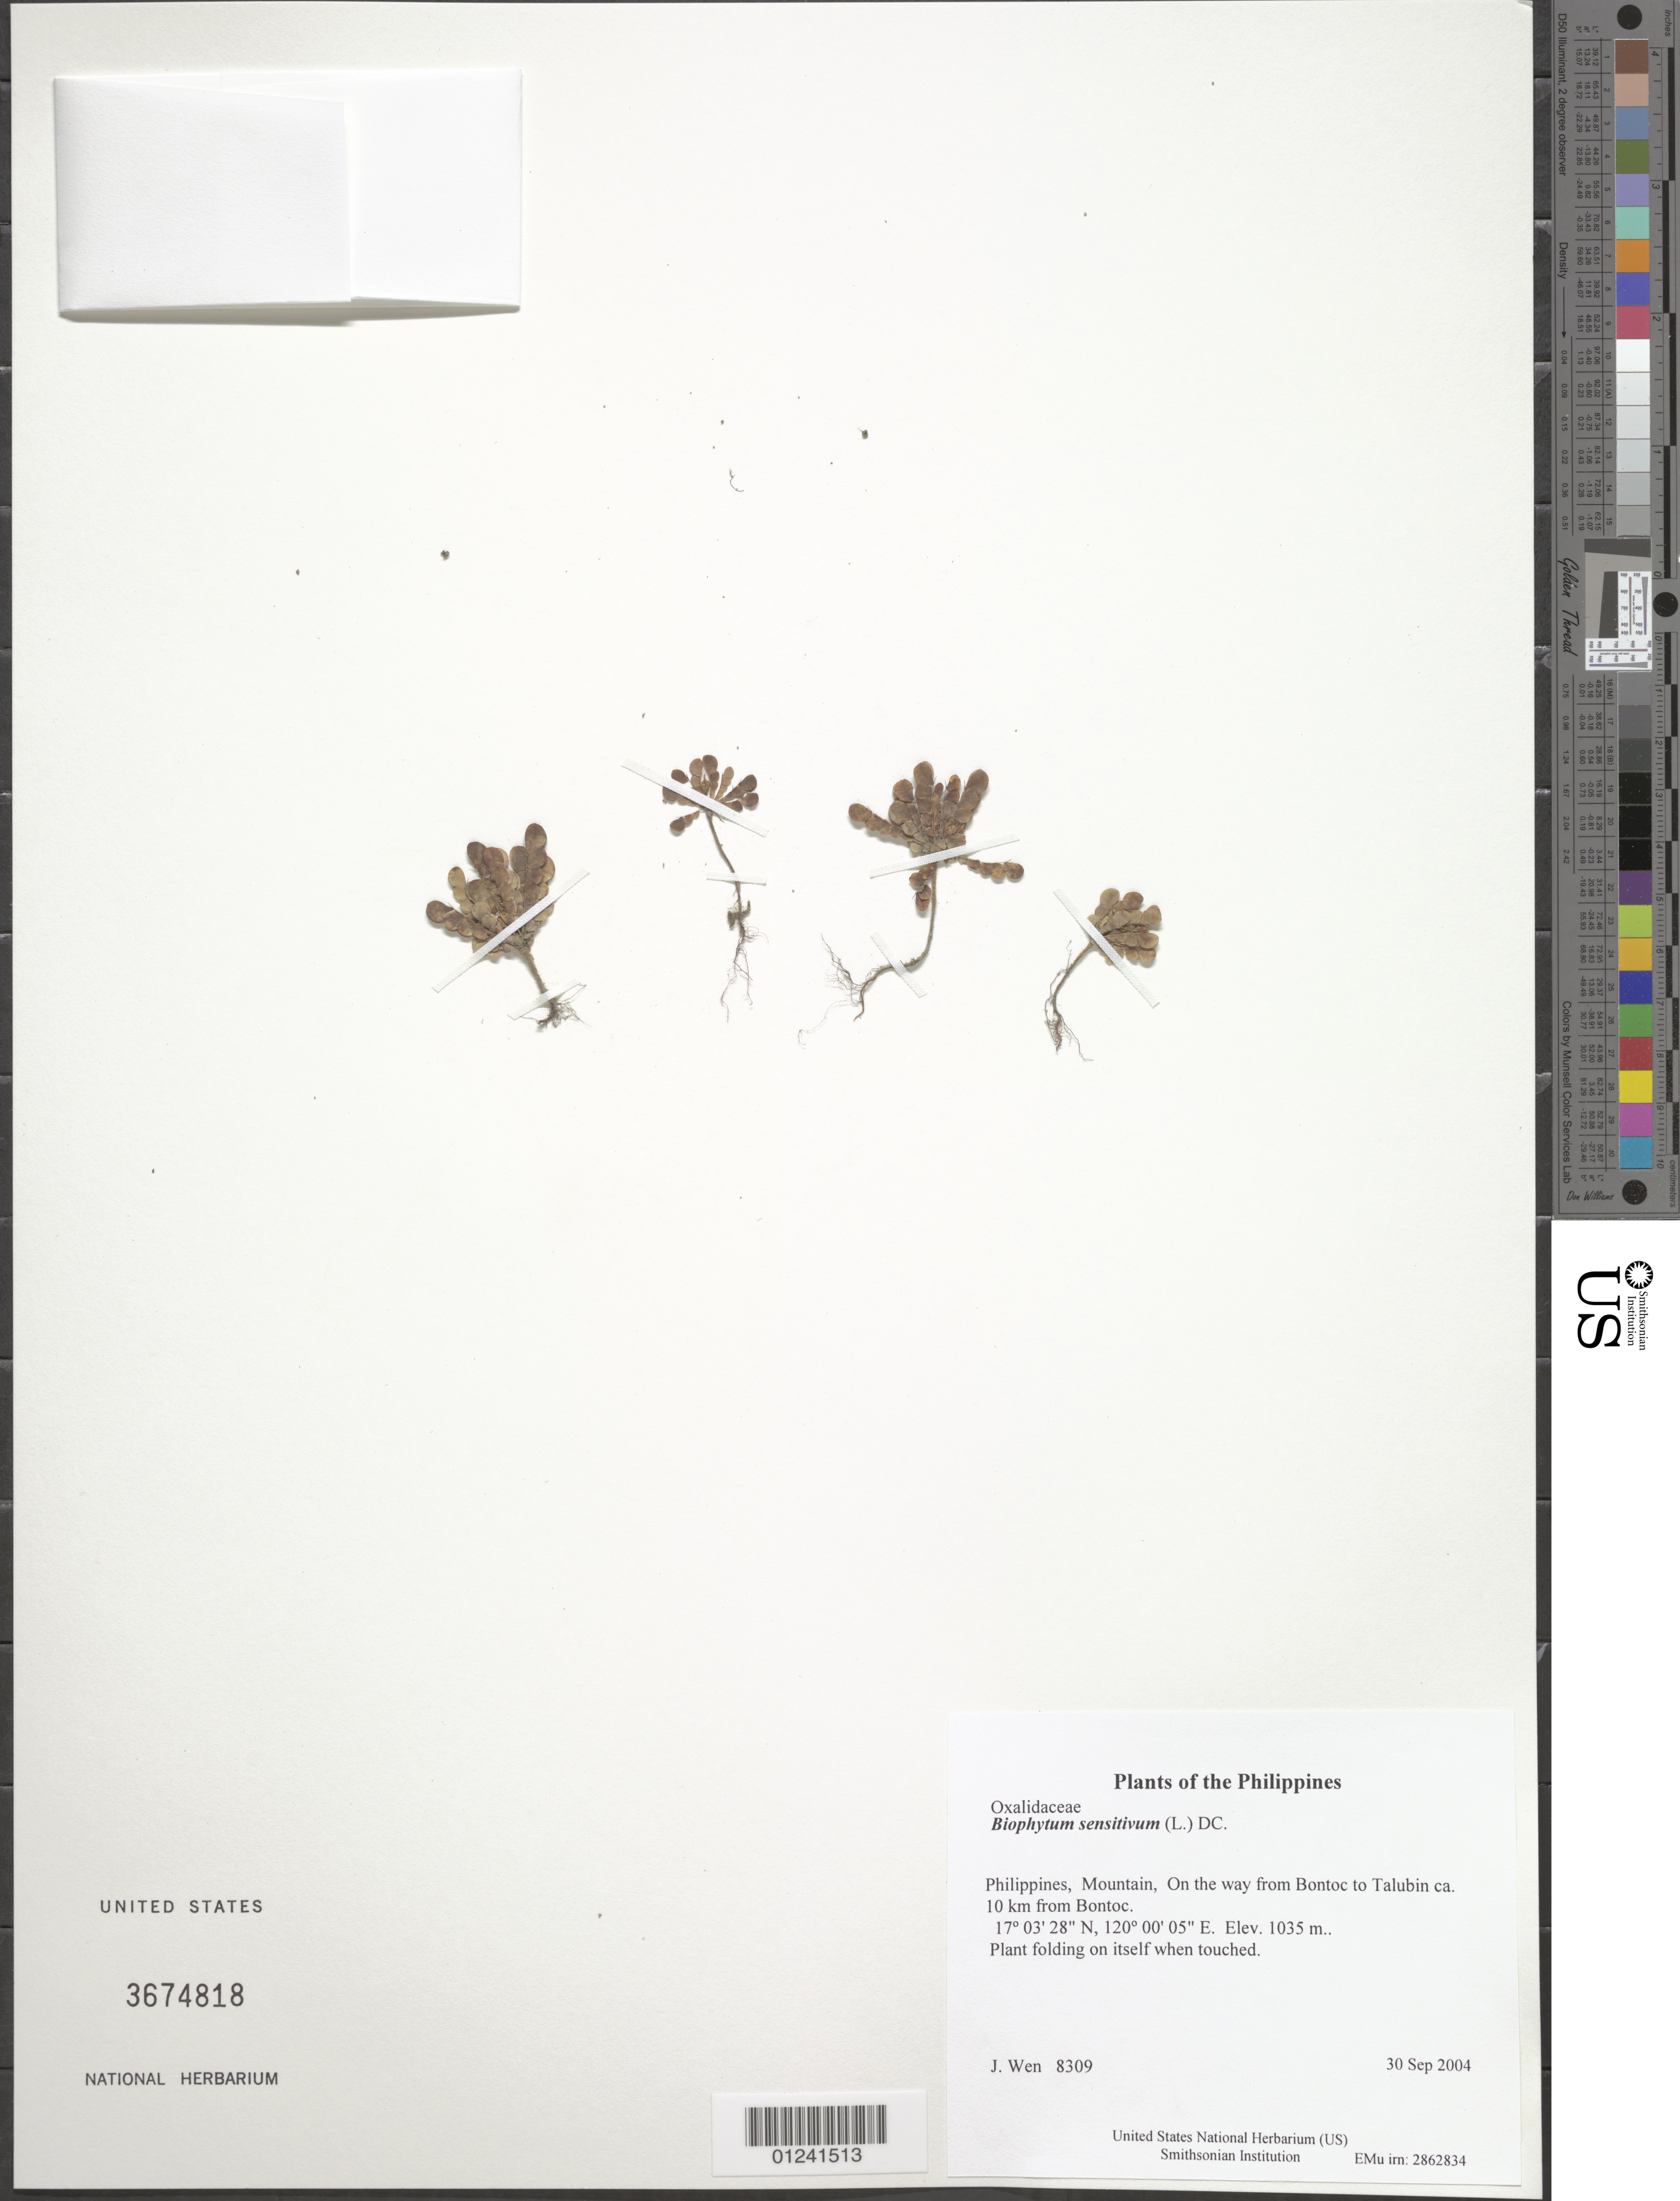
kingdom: Plantae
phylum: Tracheophyta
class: Magnoliopsida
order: Oxalidales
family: Oxalidaceae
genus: Biophytum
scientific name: Biophytum sensitivum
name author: (L.) DC.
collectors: J. Wen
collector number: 8309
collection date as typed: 30 Sep 2004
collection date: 2004-09-30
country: Philippines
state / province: Cordillera (Administrative Region)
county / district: Mountain province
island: Luzon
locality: On the way from Bontoc to Talubin ca. 10 km from Bontoc.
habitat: On dry cliff.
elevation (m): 1035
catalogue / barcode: US 3674818